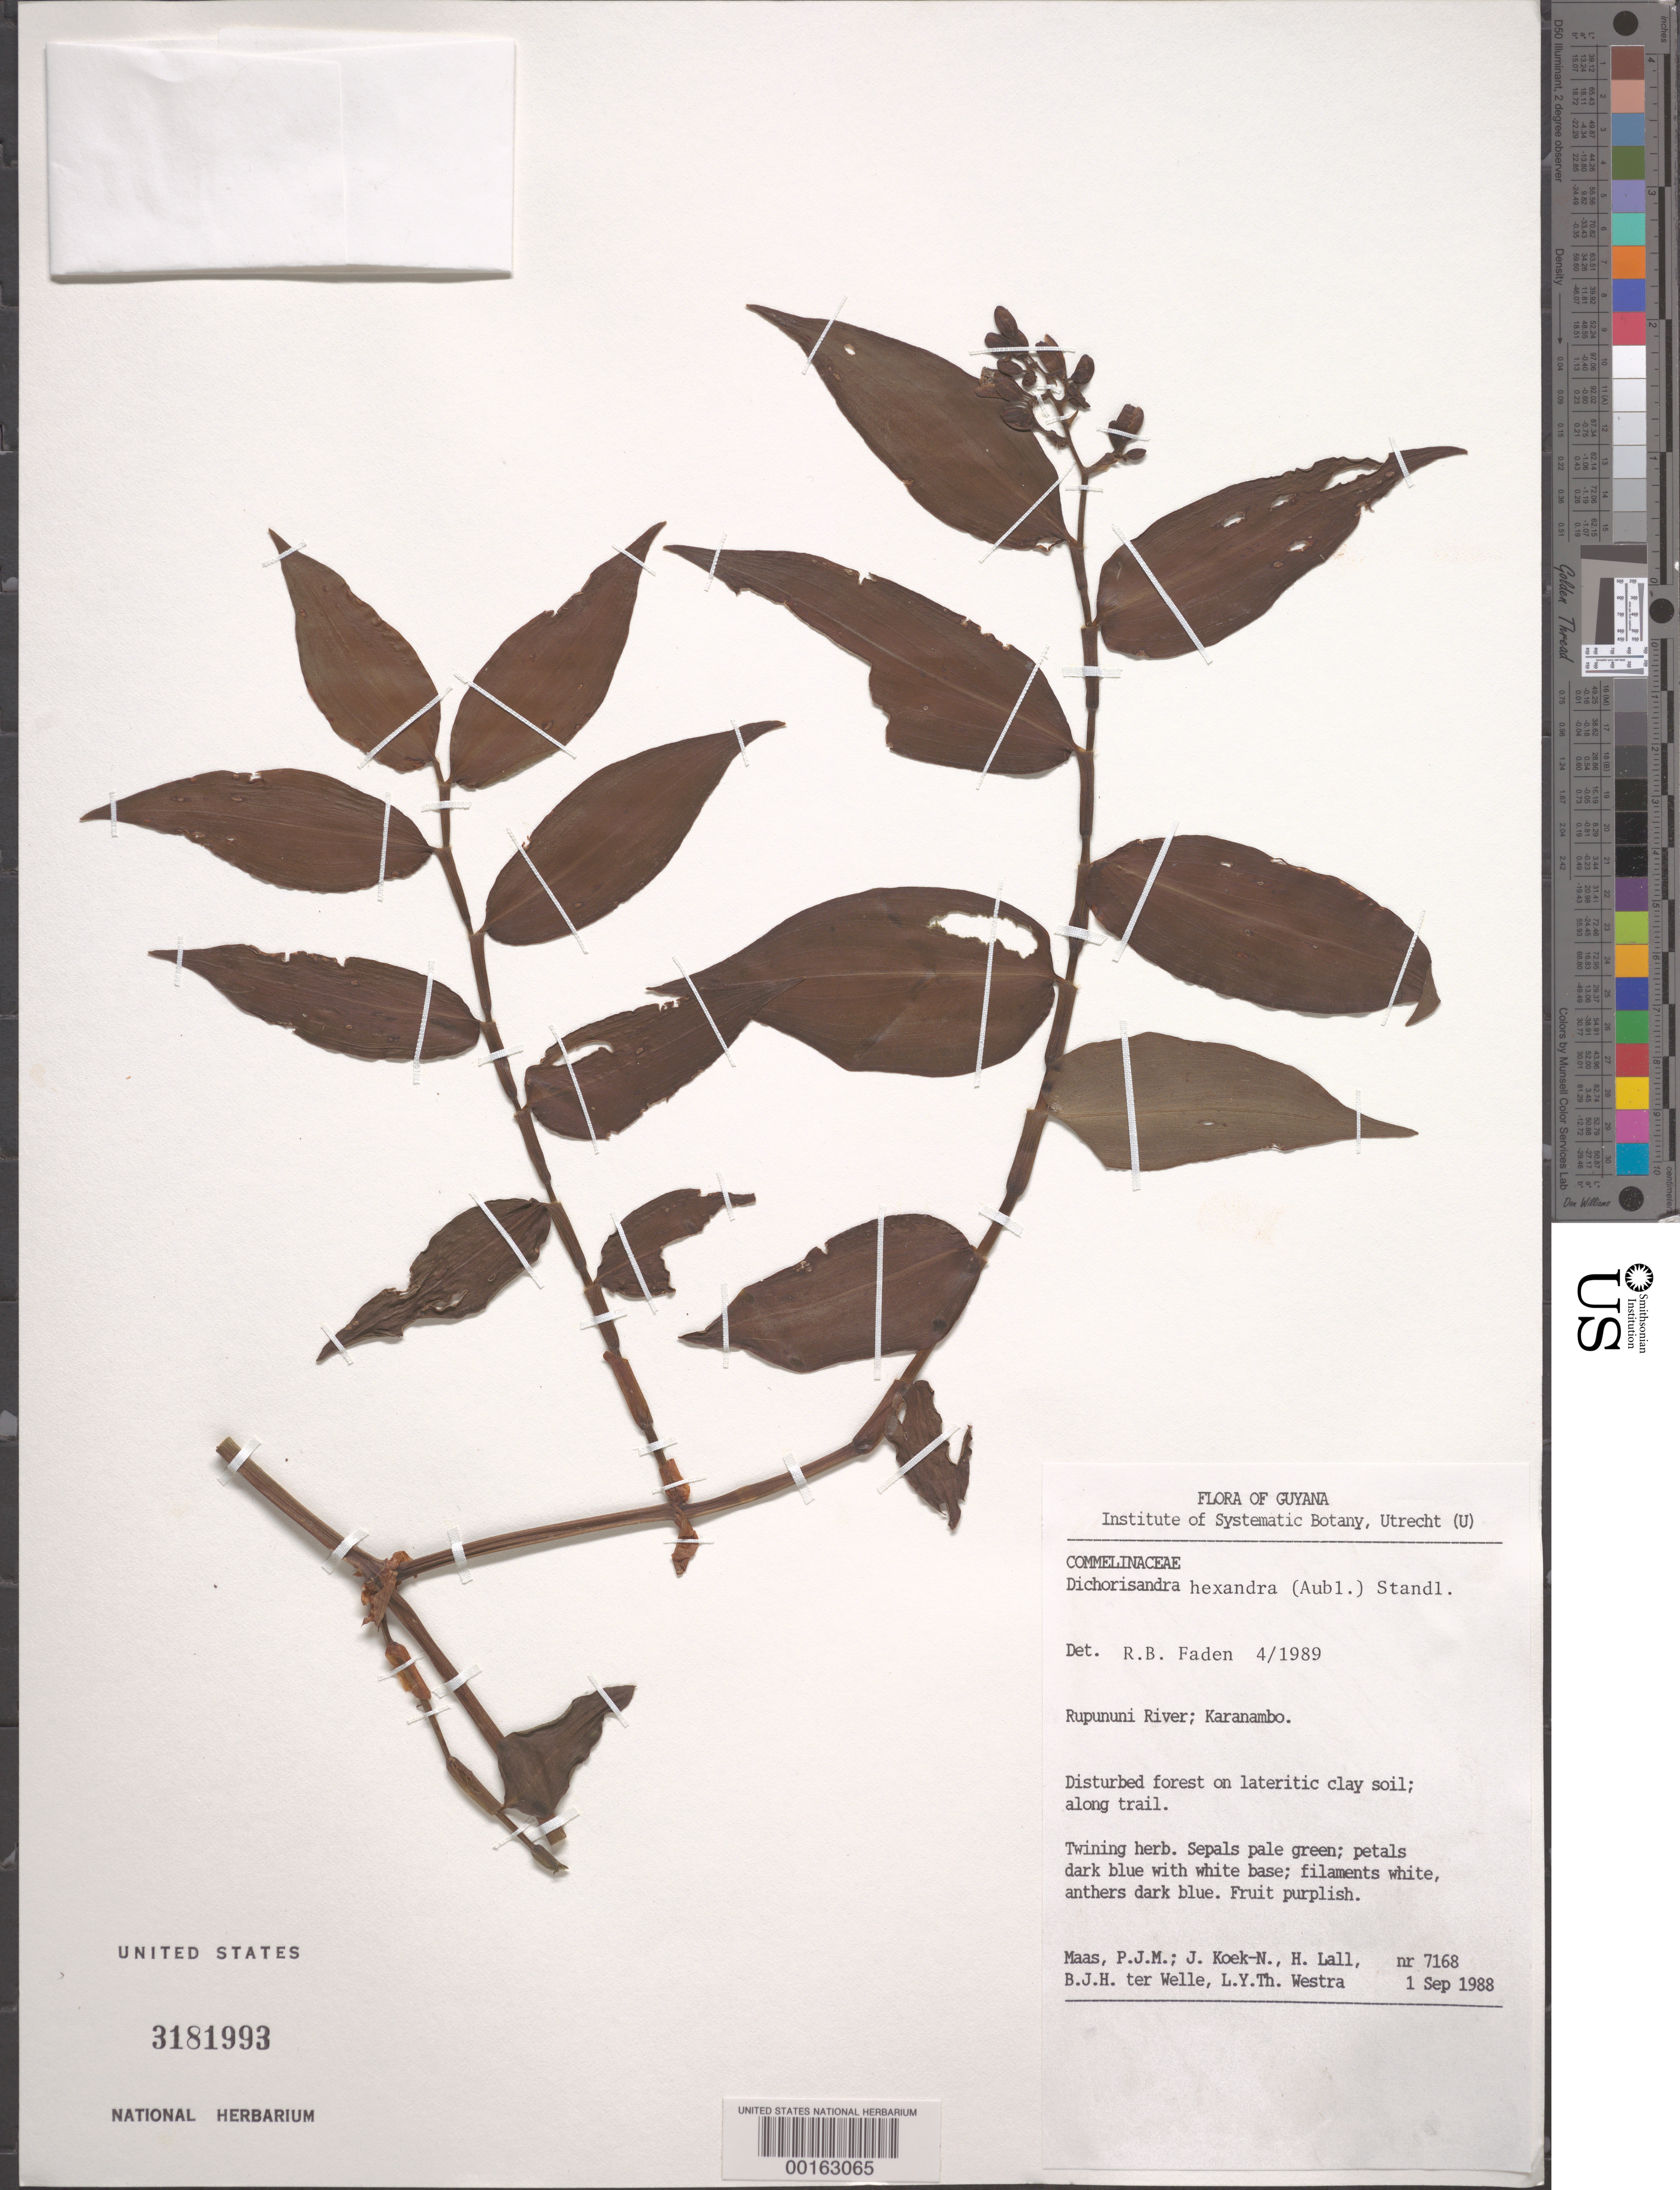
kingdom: Plantae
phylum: Tracheophyta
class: Liliopsida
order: Commelinales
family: Commelinaceae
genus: Dichorisandra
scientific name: Dichorisandra hexandra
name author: (Aubl.) Standl.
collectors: P. Maas, J. Koek-Noorman, H. Lall, B. Welle & L. Y. T. Westra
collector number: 7168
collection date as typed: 01 Sep 1988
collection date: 1988-09-01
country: Guyana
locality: Rupununi river, karanambo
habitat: Disturbed forest on lateritic clay soil, along trail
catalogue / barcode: US 3181993